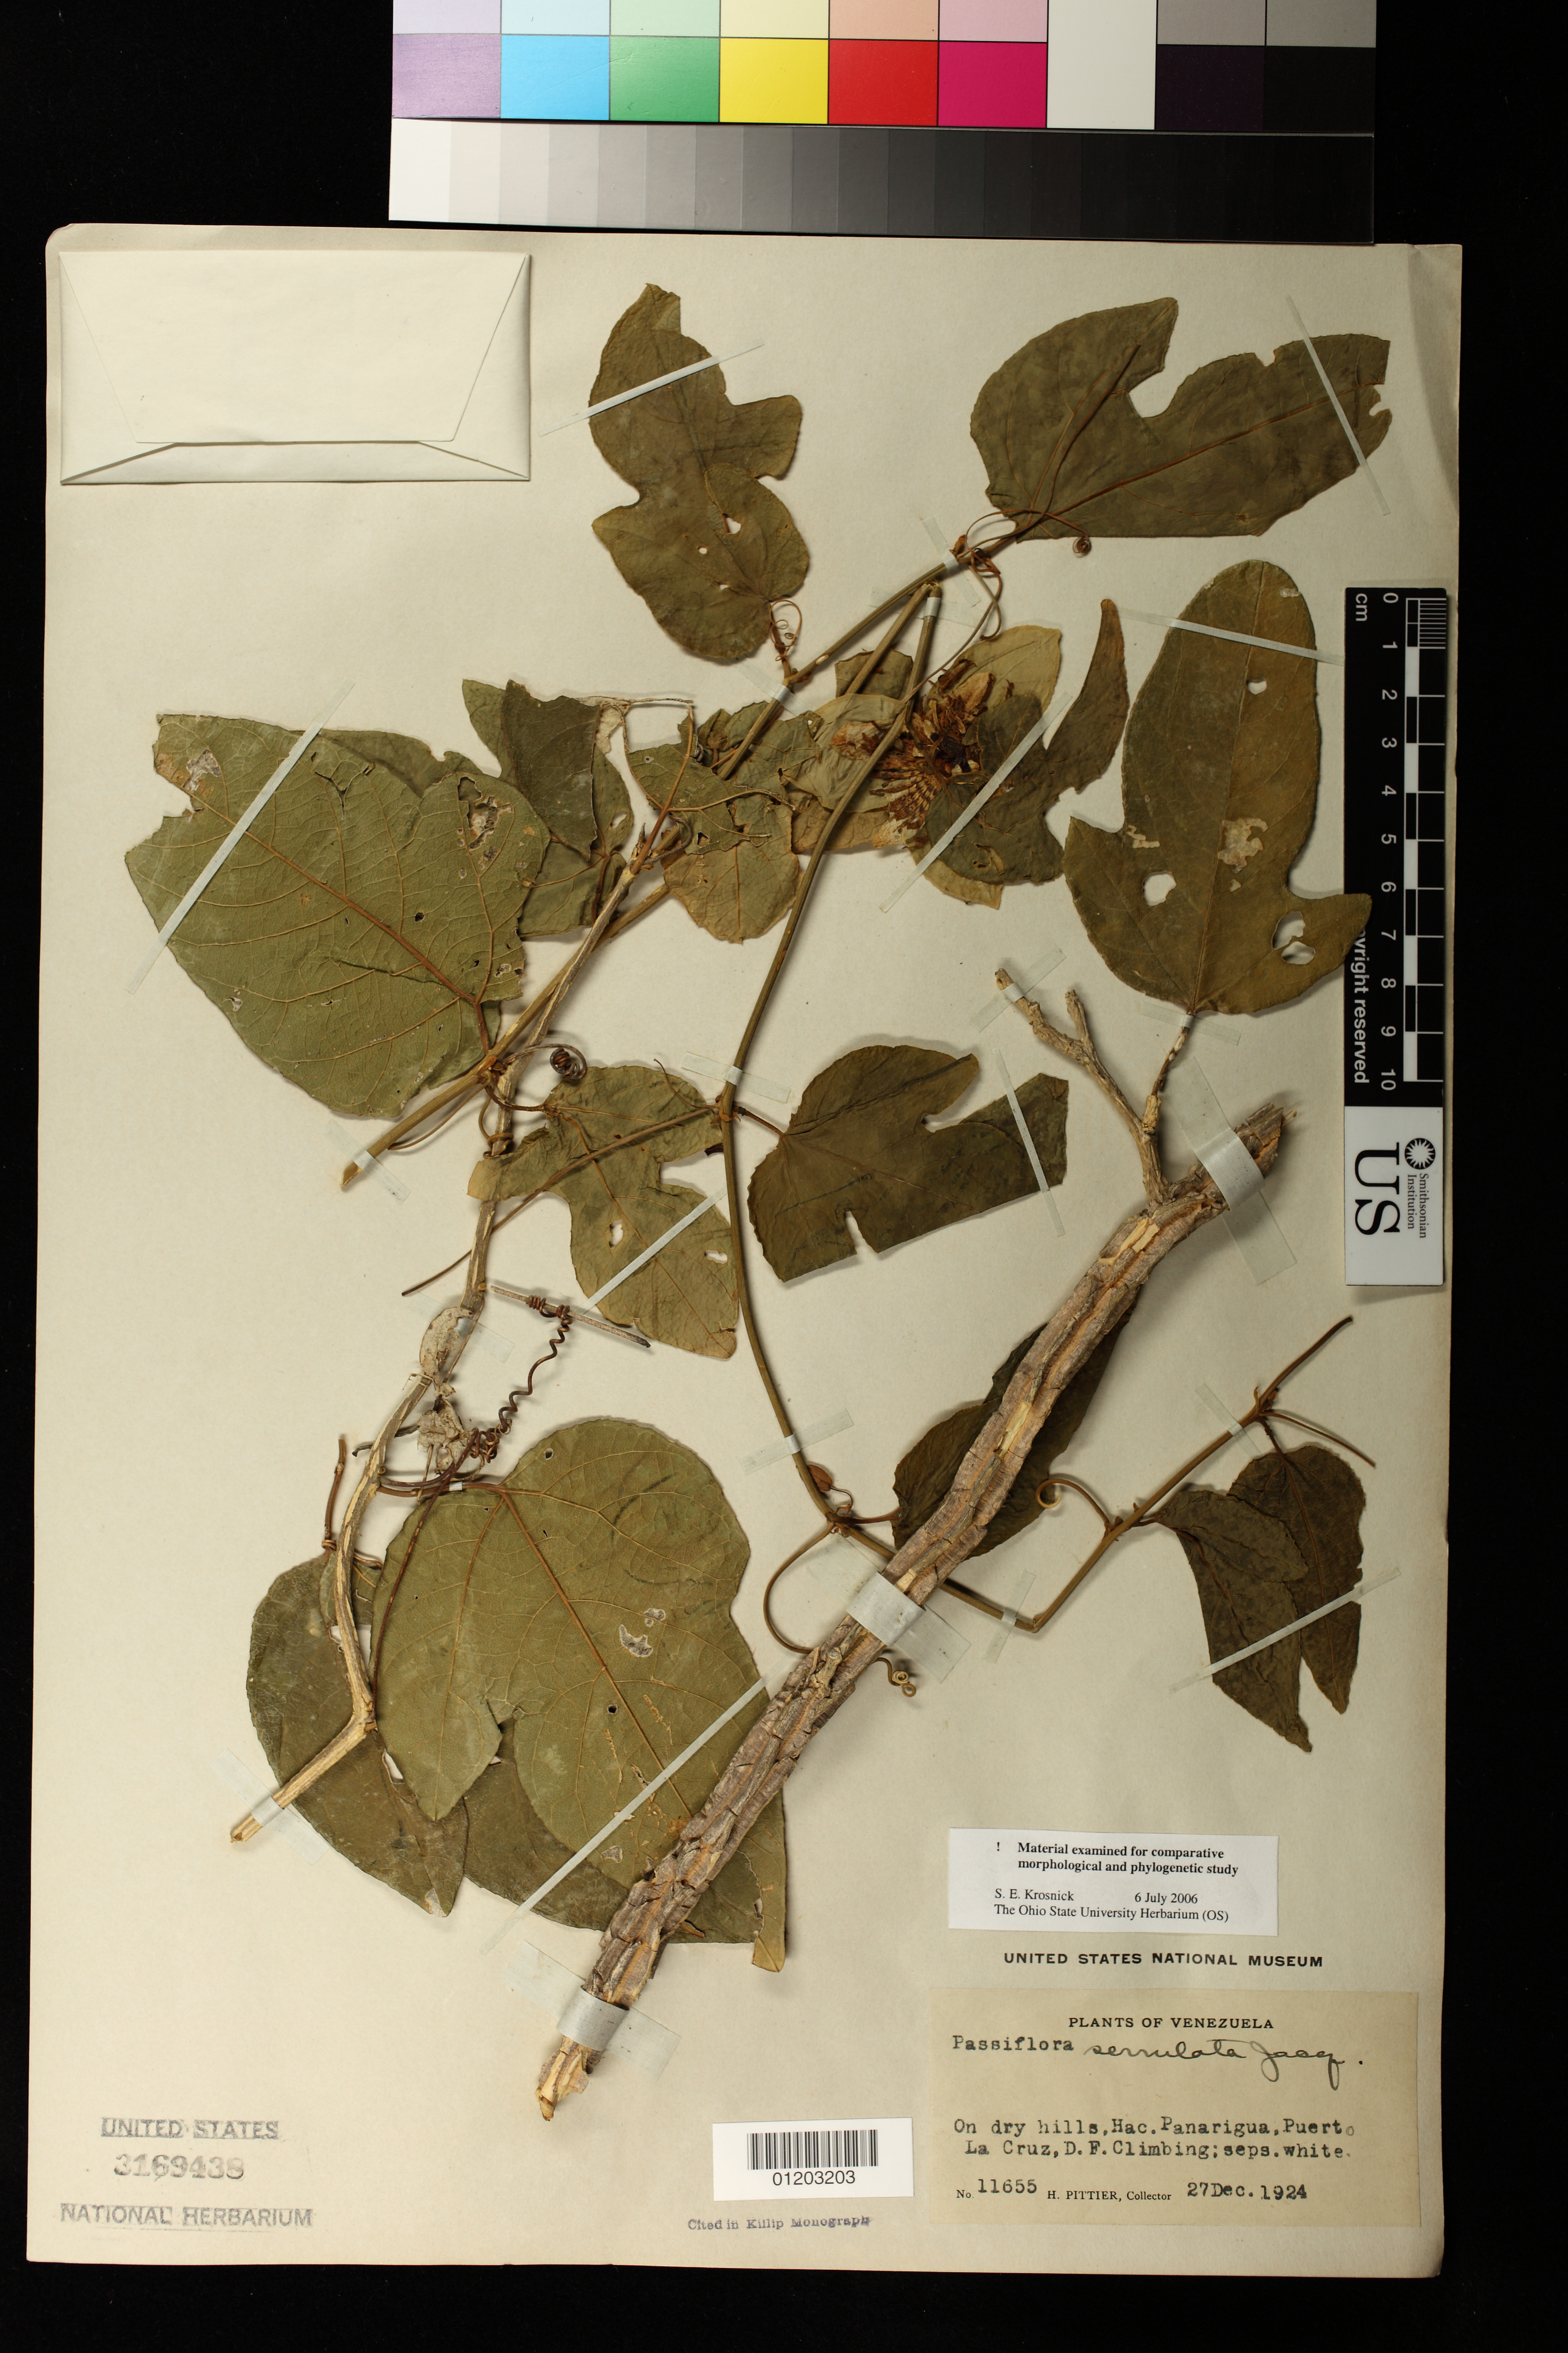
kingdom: Plantae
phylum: Tracheophyta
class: Magnoliopsida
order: Malpighiales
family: Passifloraceae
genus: Passiflora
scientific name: Passiflora serrulata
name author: Jacq.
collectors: H. F. Pittier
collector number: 11655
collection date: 1924-12-27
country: Venezuela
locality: On dry hills, Hac. Panarigua, Puerto La Cruz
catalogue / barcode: US 3169438